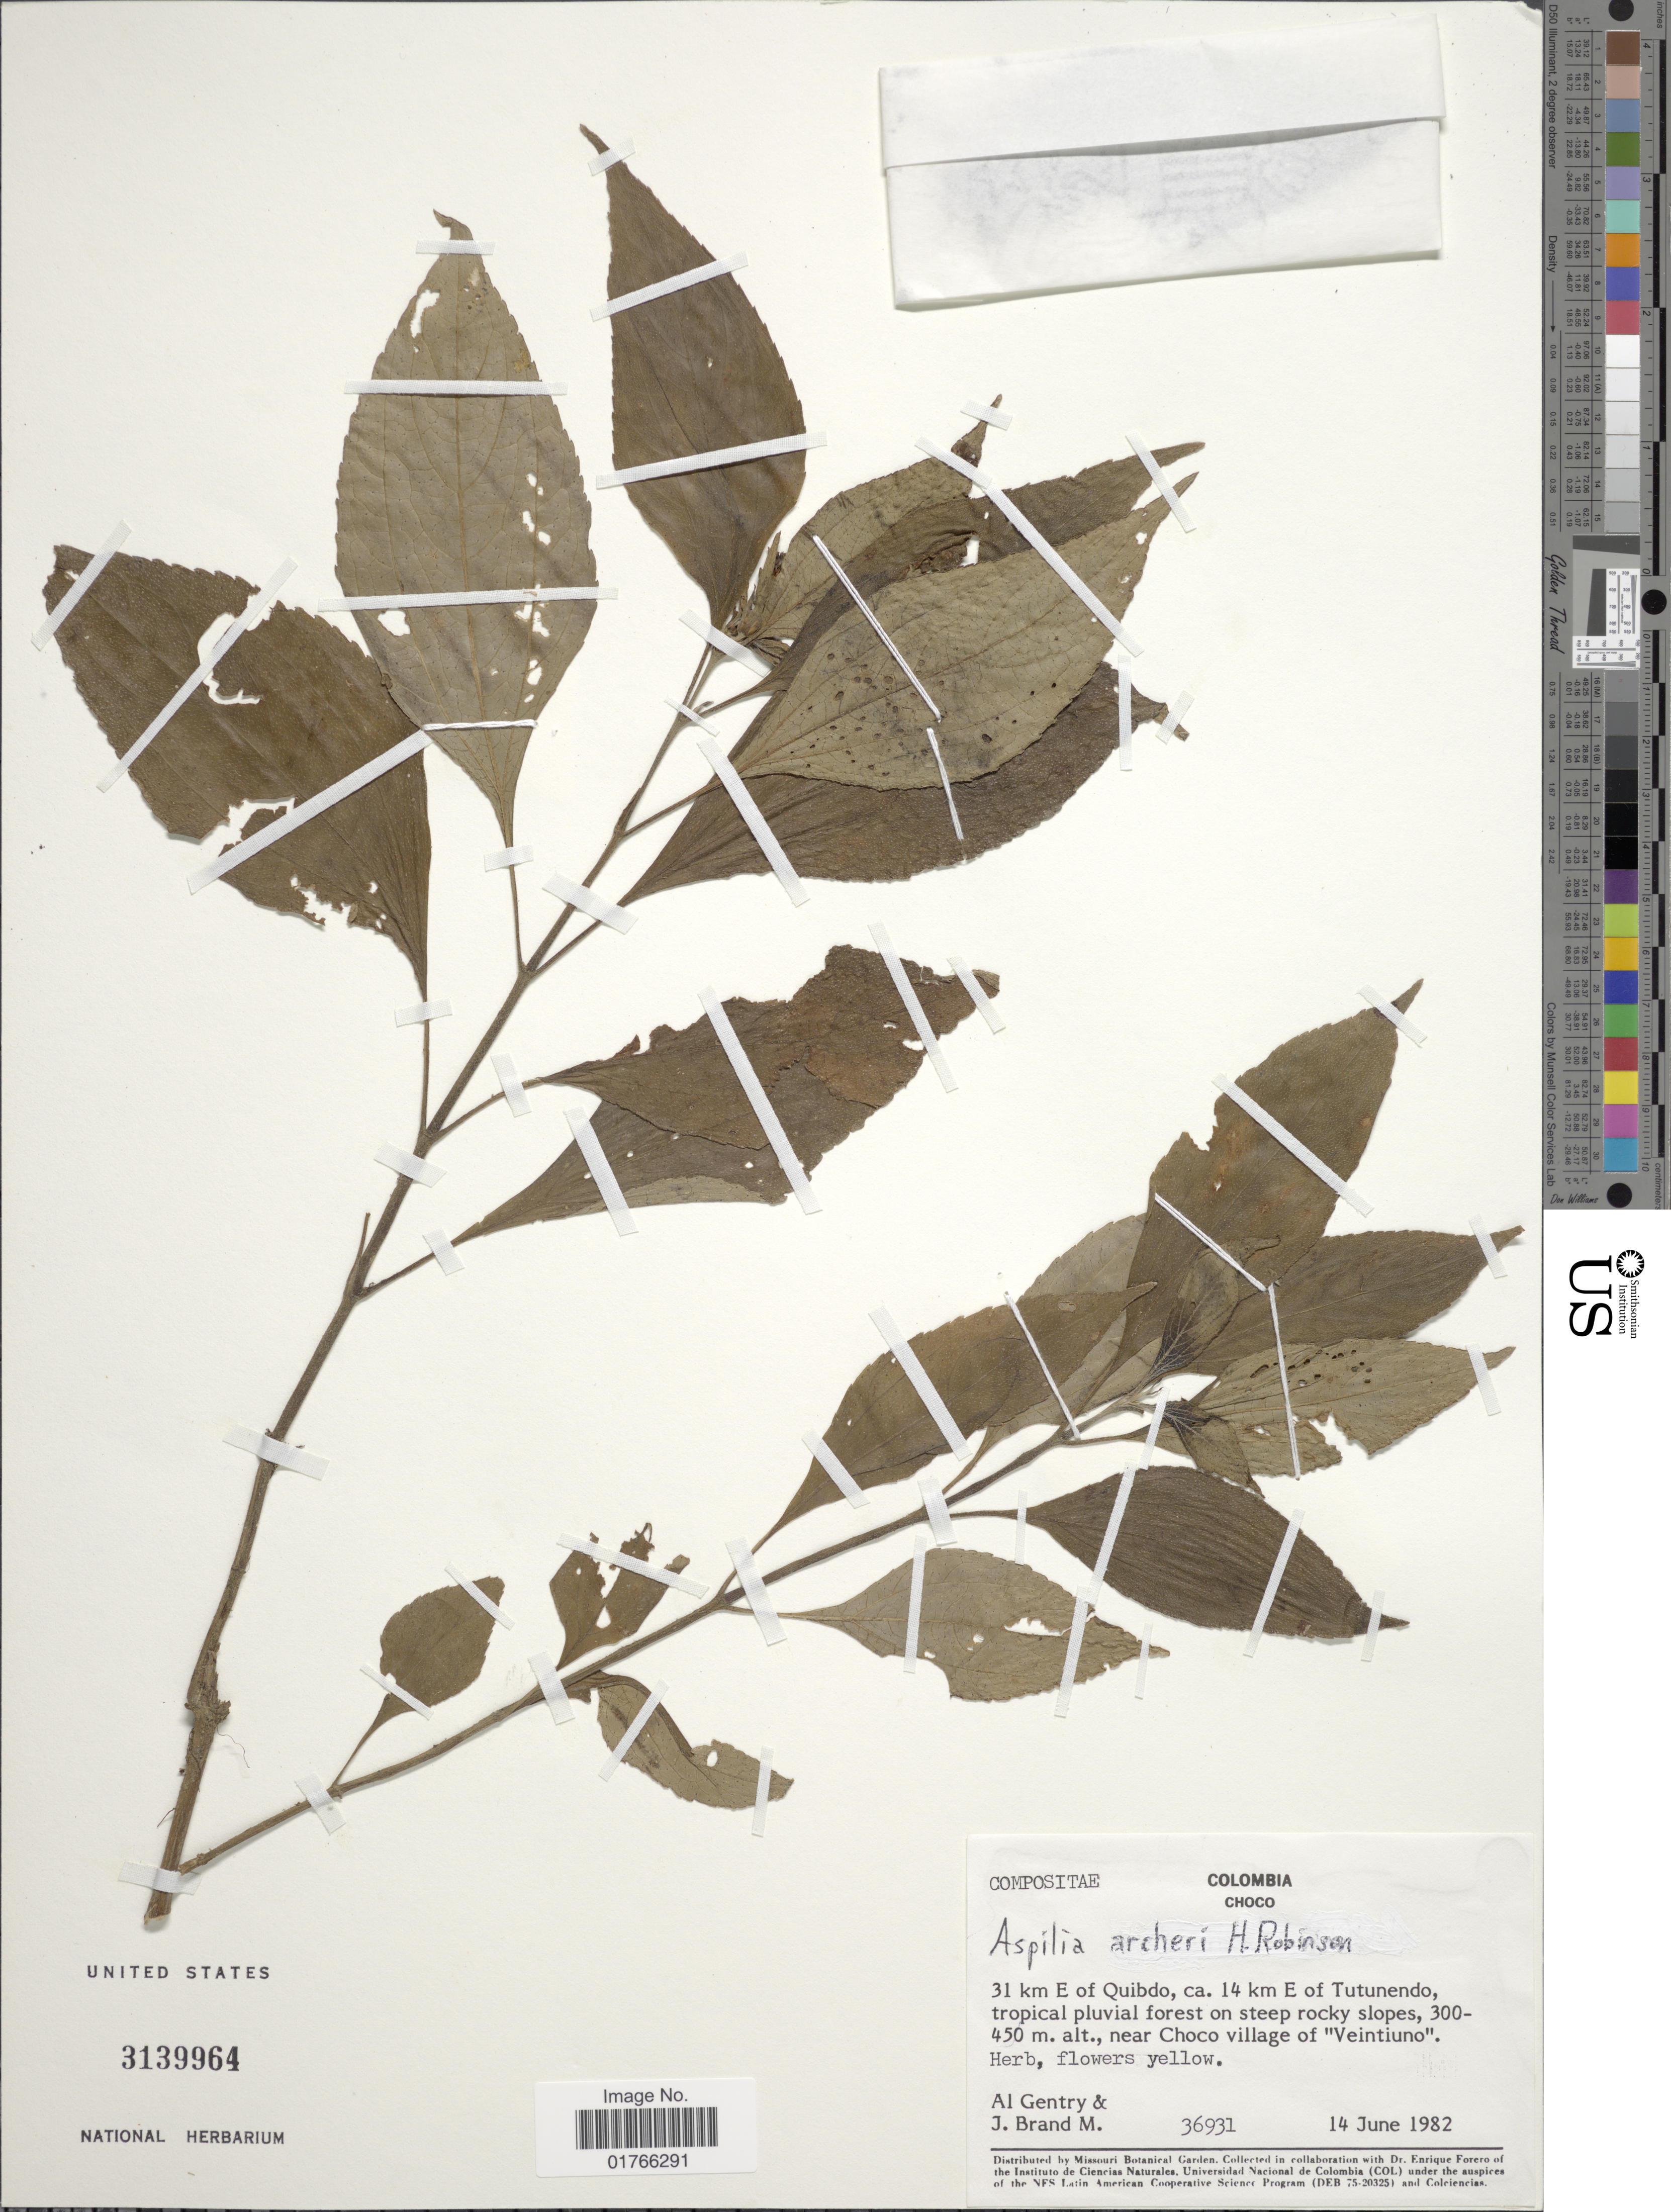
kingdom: Plantae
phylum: Tracheophyta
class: Magnoliopsida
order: Asterales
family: Asteraceae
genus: Elaphandra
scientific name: Elaphandra archeri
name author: H. Rob. & Brettell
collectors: A. H. Gentry & J. Brand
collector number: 36931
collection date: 1982-06-14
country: Colombia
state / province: Chocó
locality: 31 km E of Quibdo, ca 14 km E of Tutunendo, near Choco village of Veintiuno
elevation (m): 300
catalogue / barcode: US 3139964